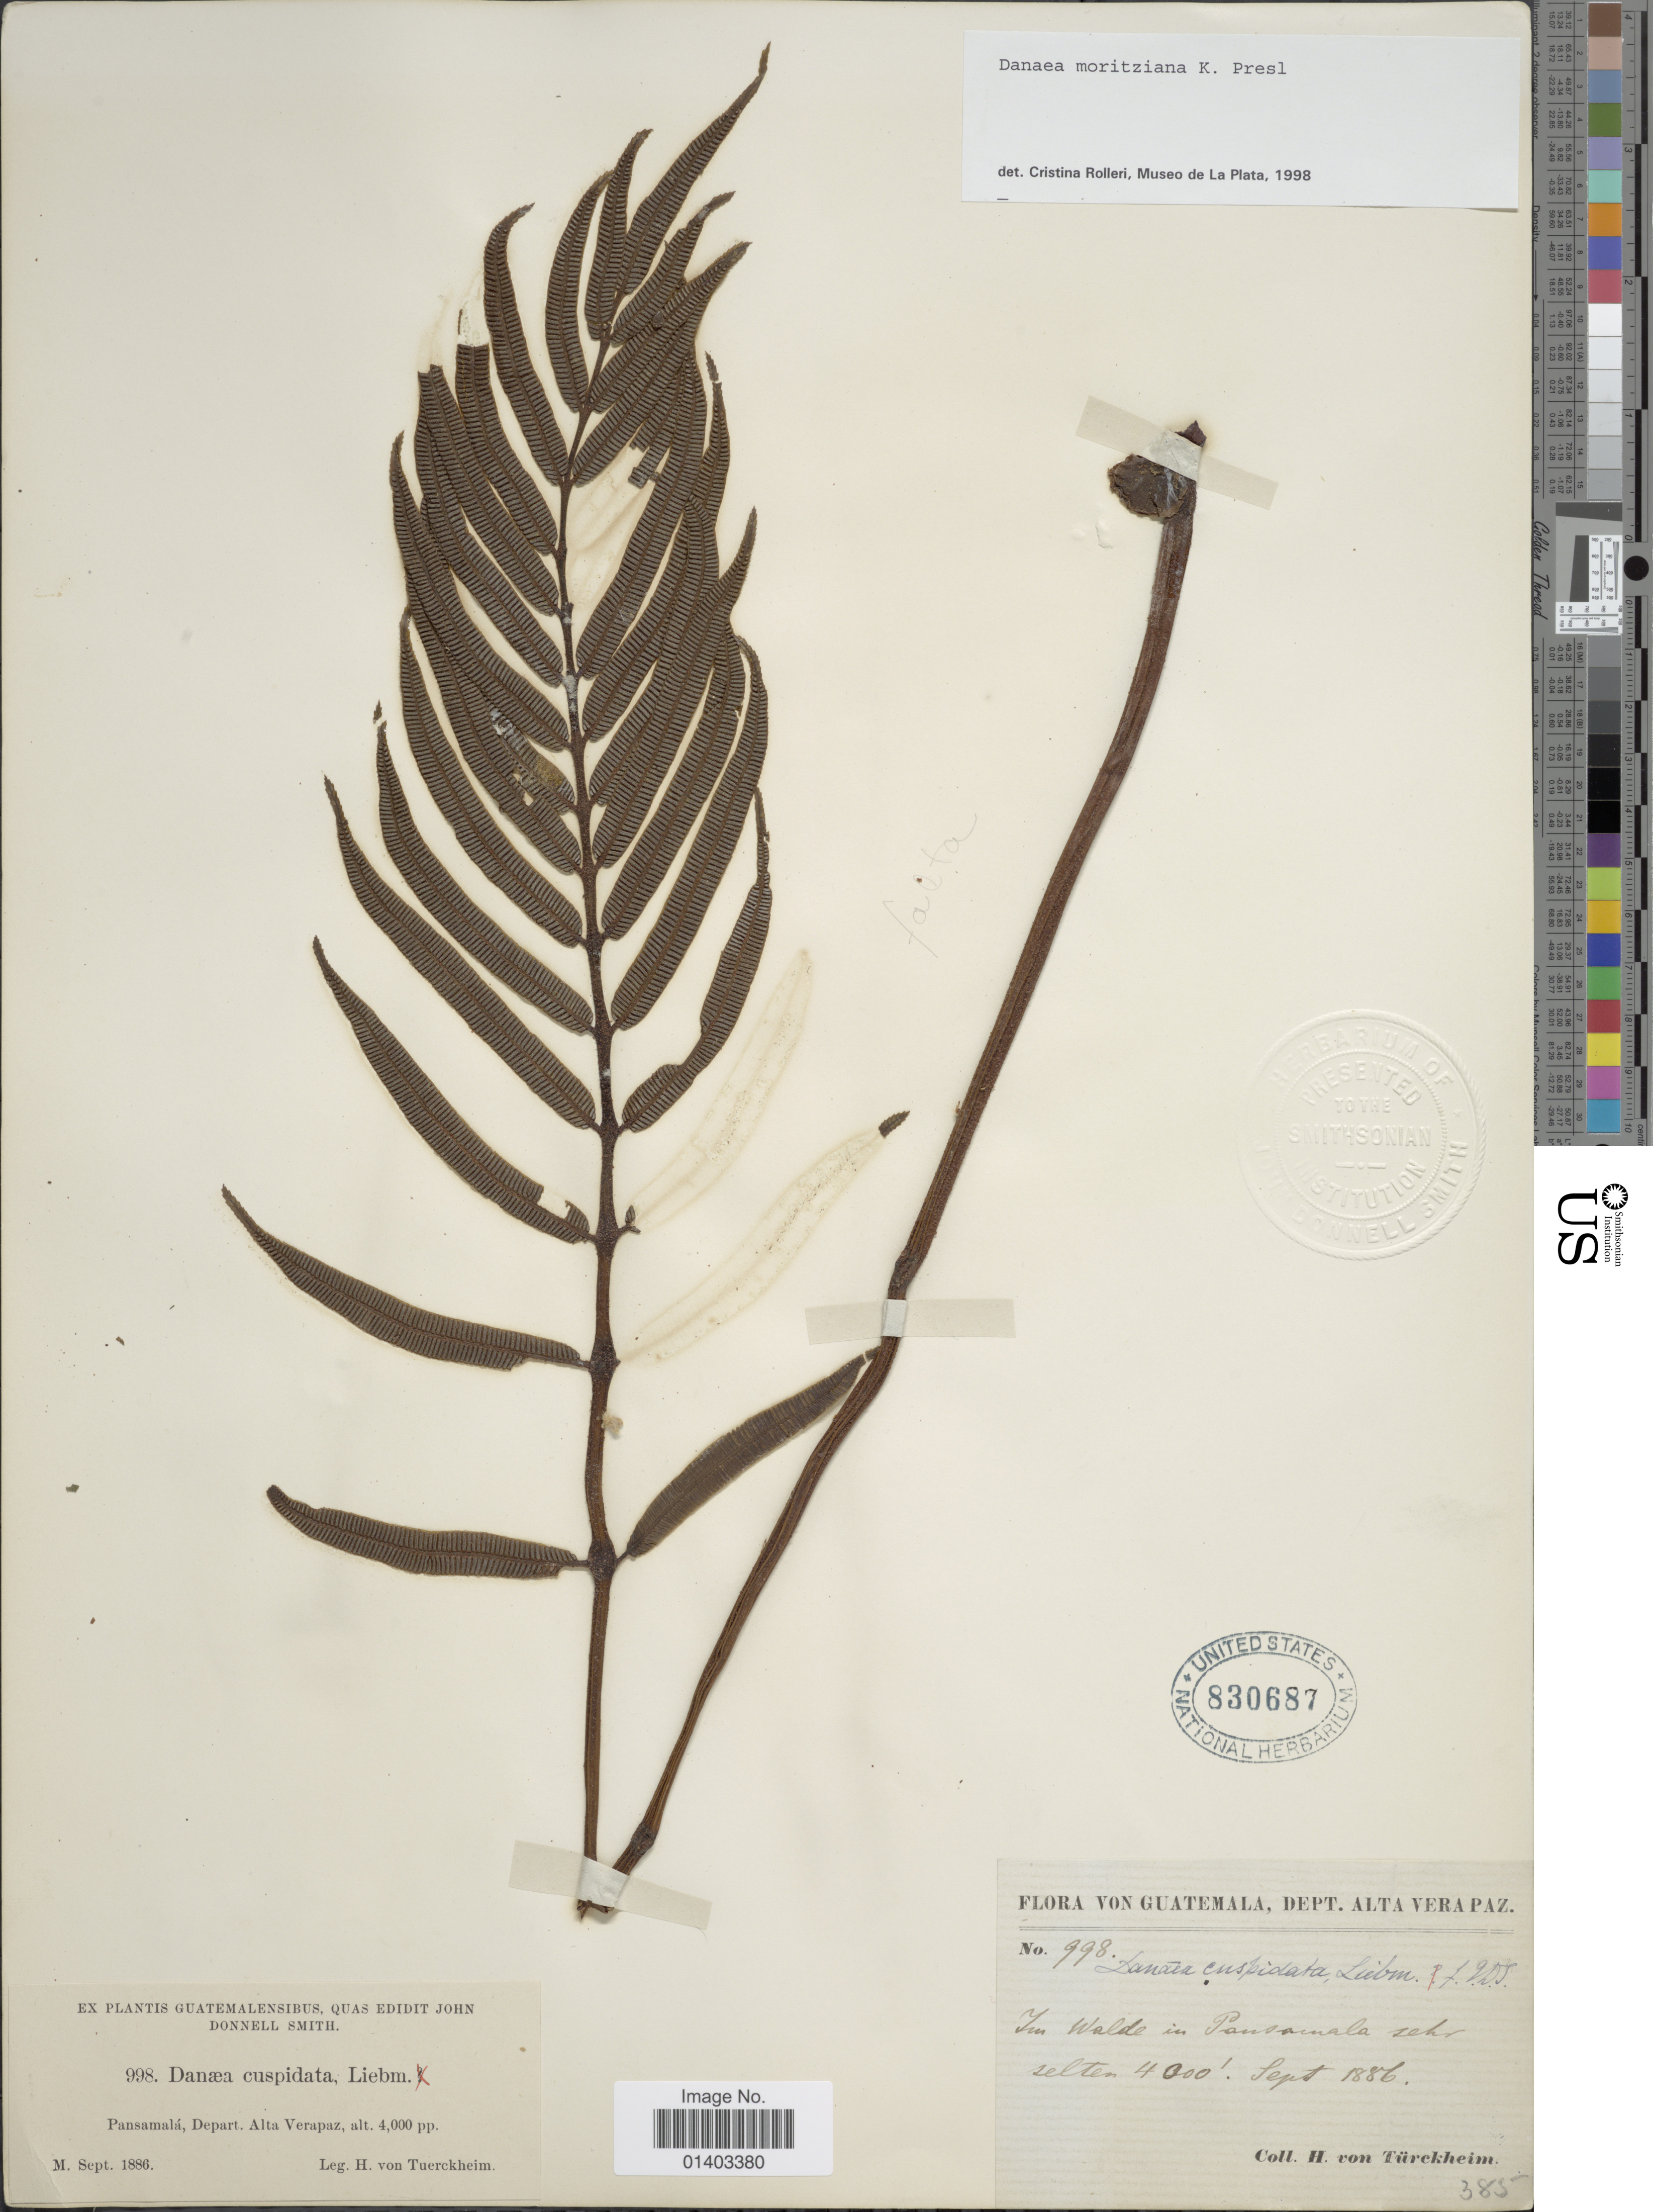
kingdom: Plantae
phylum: Tracheophyta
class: Polypodiopsida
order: Marattiales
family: Marattiaceae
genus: Danaea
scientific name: Danaea moritziana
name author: C. Presl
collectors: H. von Türckheim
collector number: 998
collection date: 1886-09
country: Guatemala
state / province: Alta Verapaz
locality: Pansamalá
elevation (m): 1219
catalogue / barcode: US 830687